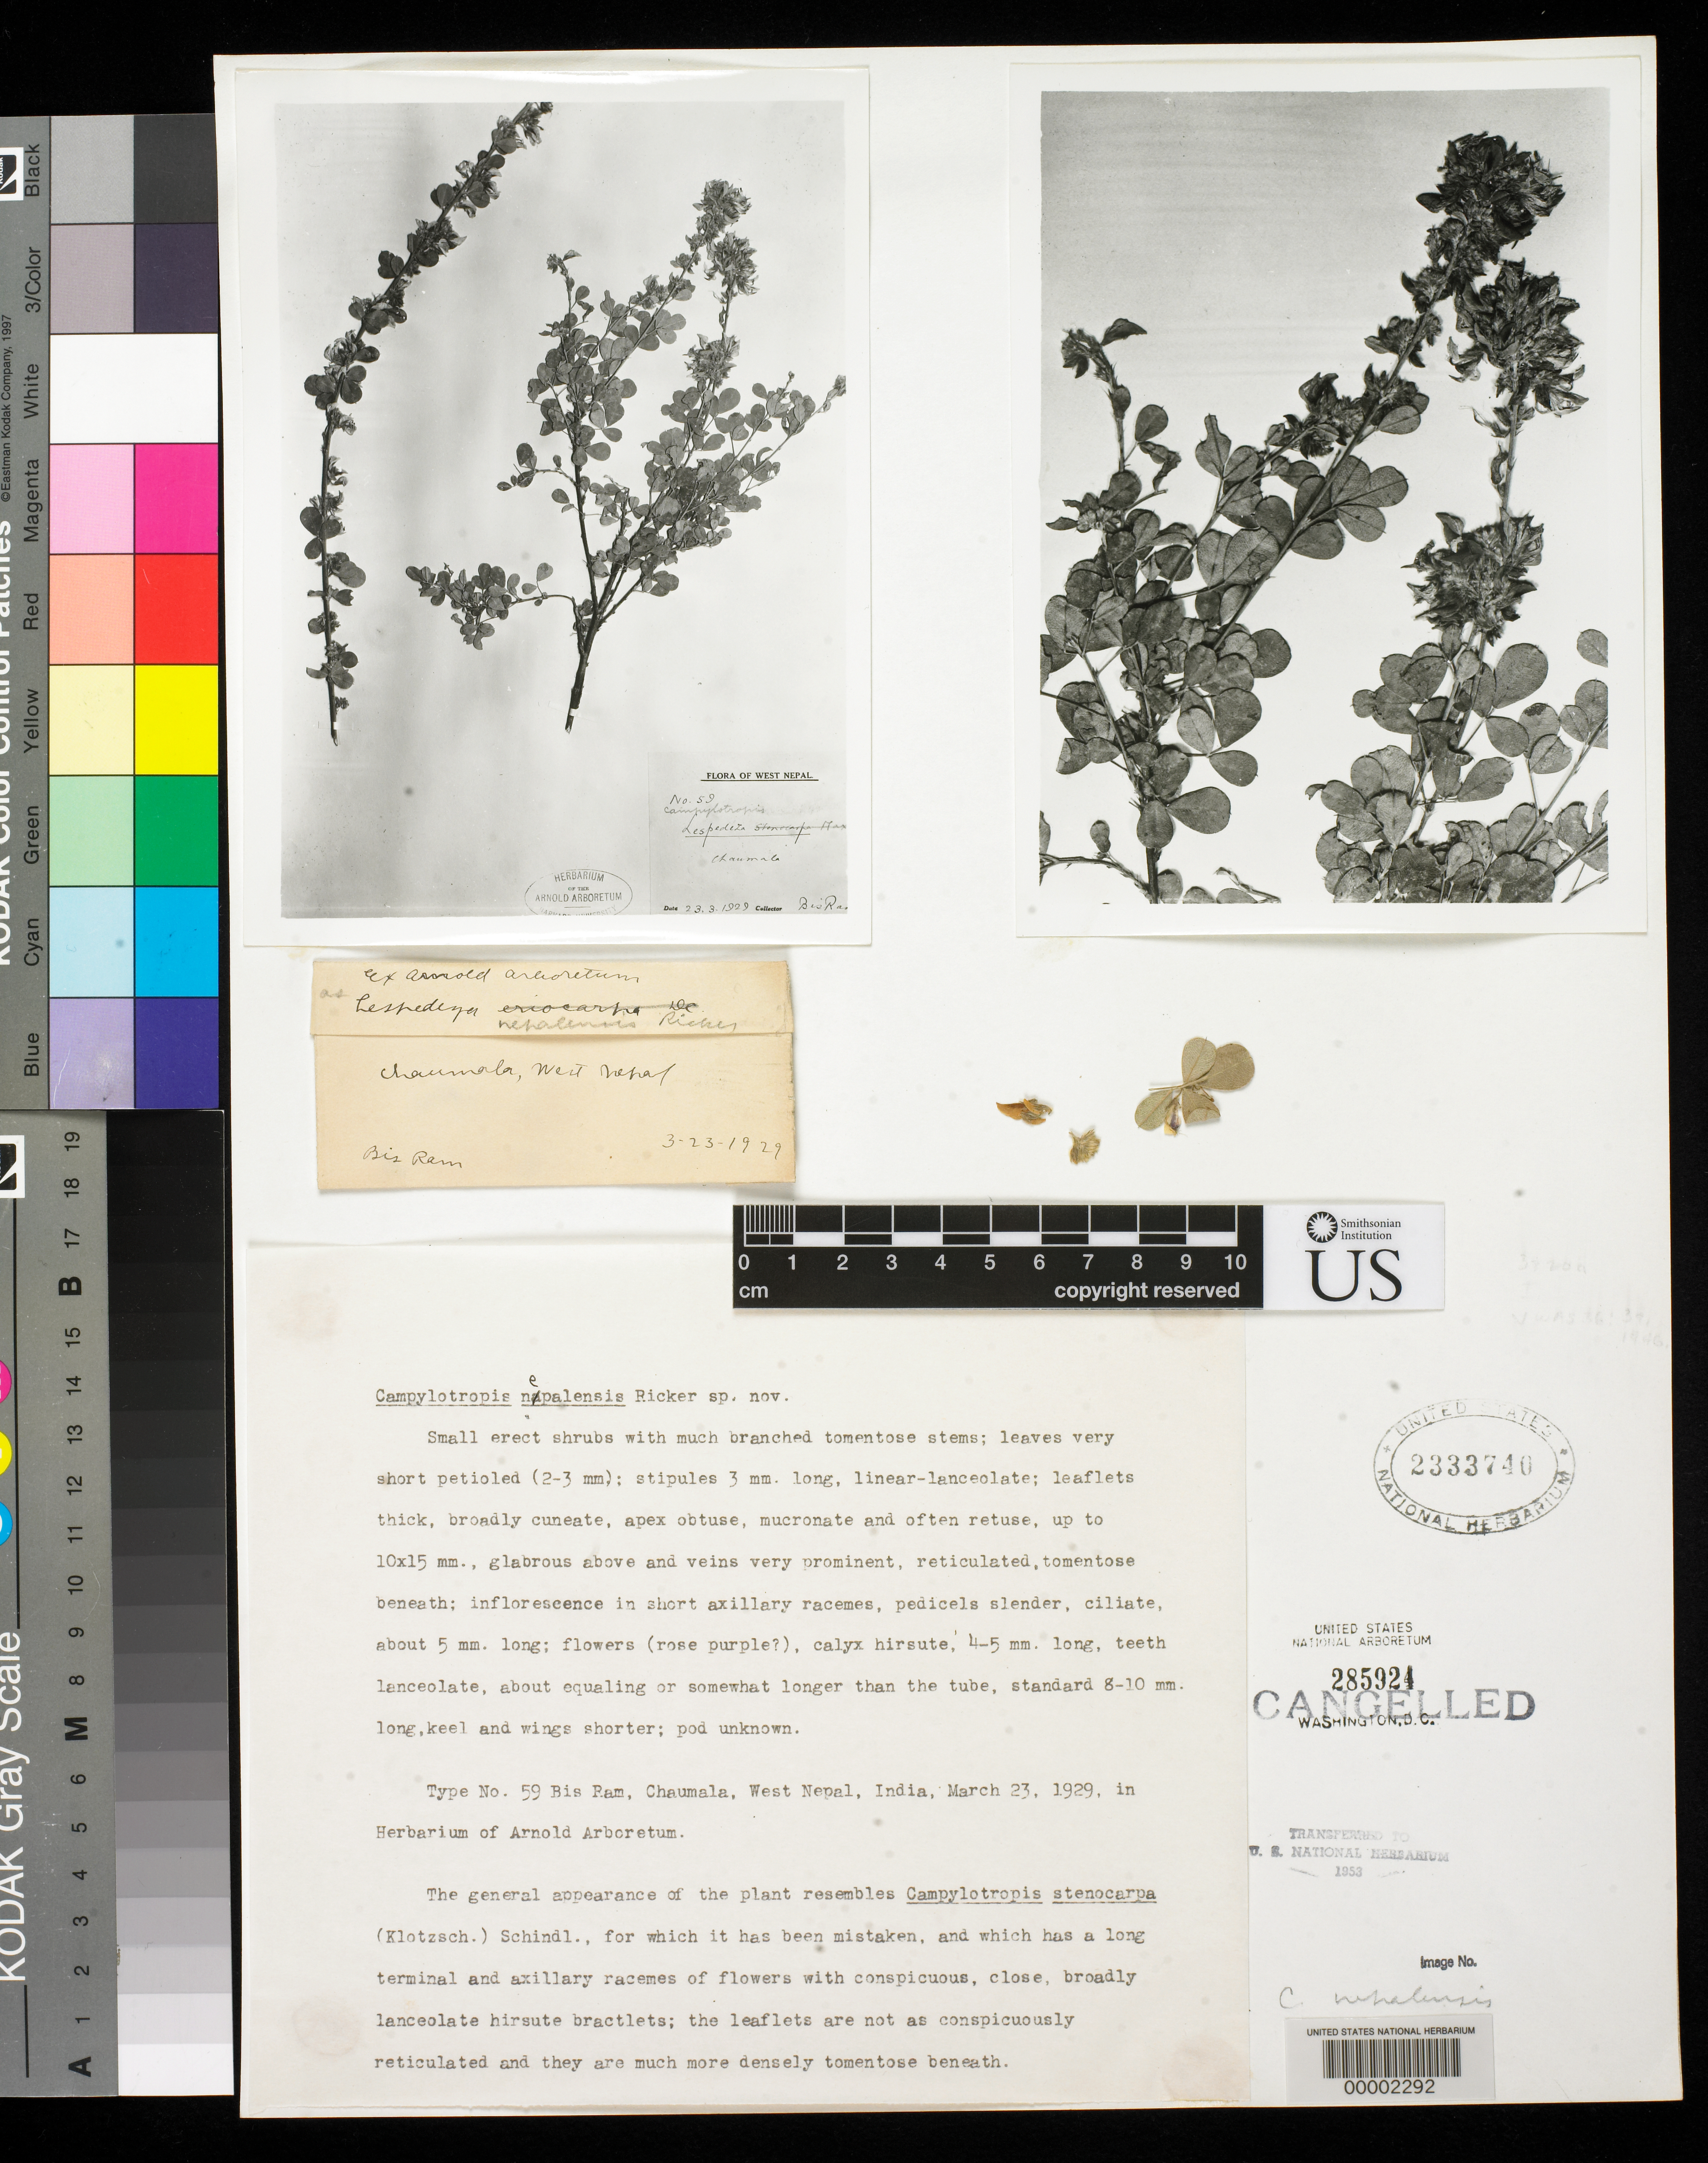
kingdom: Plantae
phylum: Tracheophyta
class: Magnoliopsida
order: Fabales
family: Fabaceae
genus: Campylotropis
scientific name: Campylotropis nepalensis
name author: Ricker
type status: Isotype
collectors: Bis Ram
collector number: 59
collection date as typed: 23 Mar 1929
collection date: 1929-03-23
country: Nepal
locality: Western (part); (country as "India").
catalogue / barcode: US 2333740